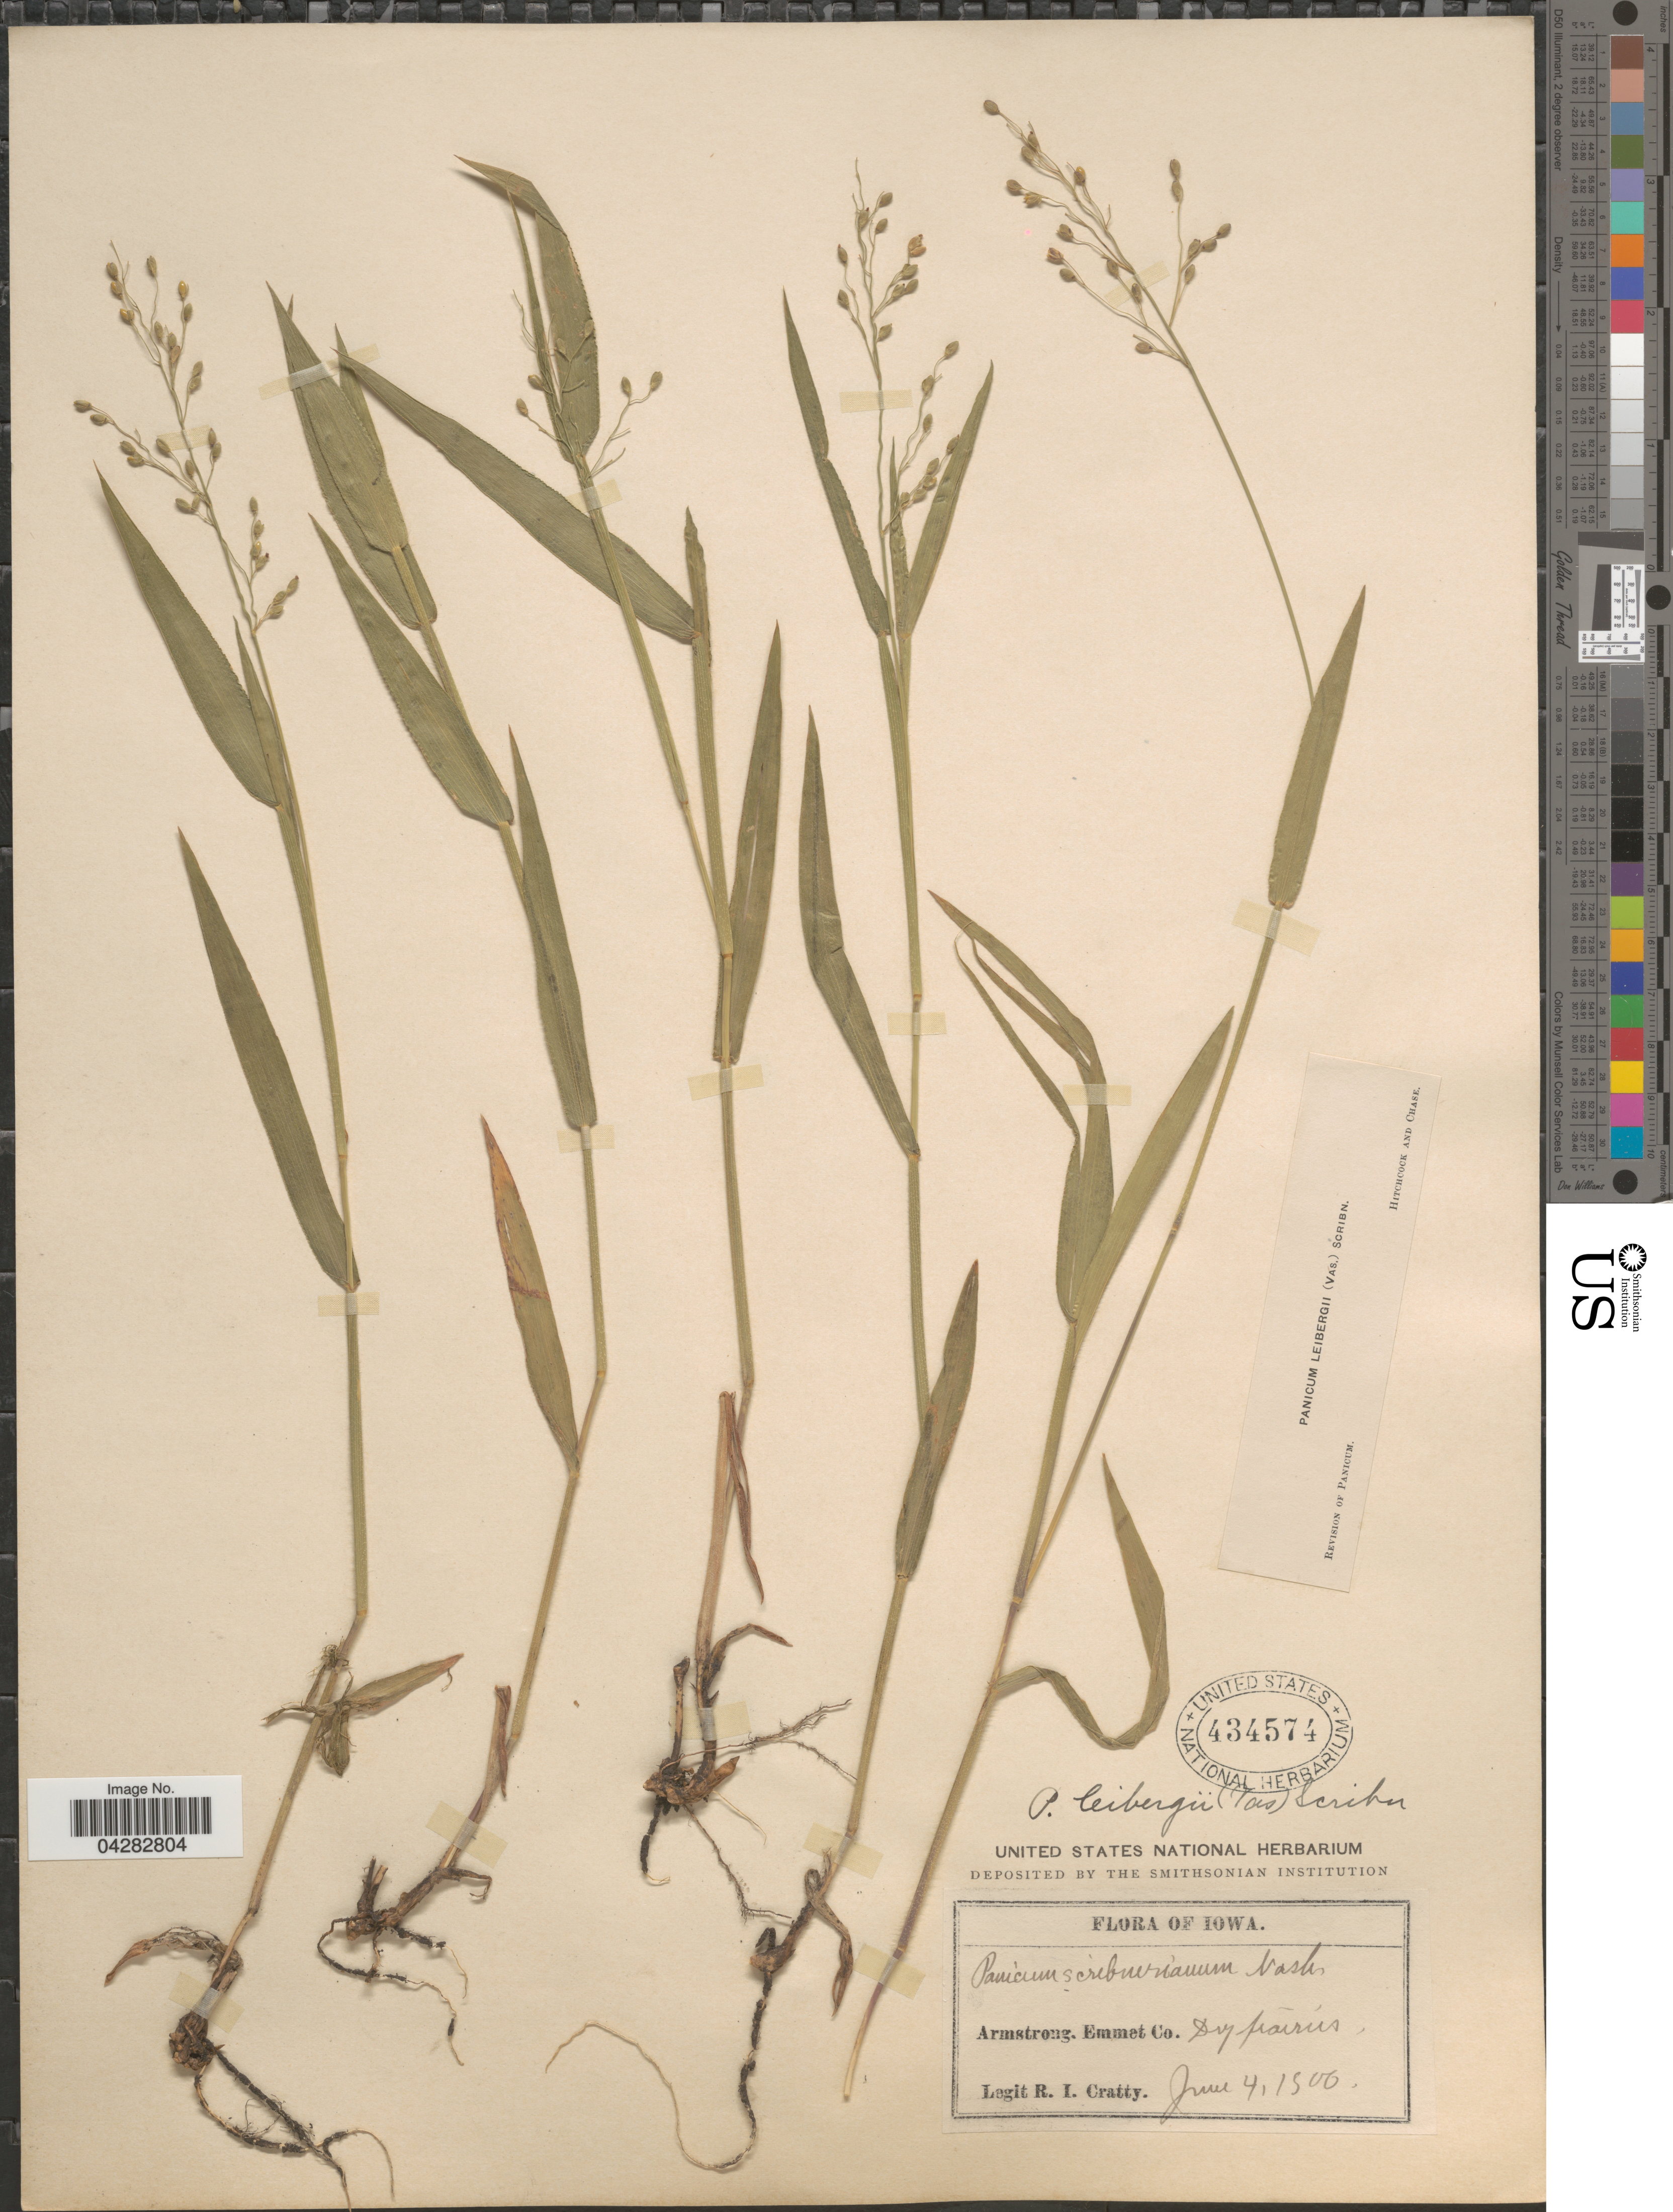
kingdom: Plantae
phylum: Tracheophyta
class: Liliopsida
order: Poales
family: Poaceae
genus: Dichanthelium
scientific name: Dichanthelium leibergii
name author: (Vasey) Gould & C.A. Clark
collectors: R. Cratty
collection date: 1906-06-04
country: United States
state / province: Iowa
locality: Armstrong, Emmet Co. Dry prairies.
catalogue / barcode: US 434574